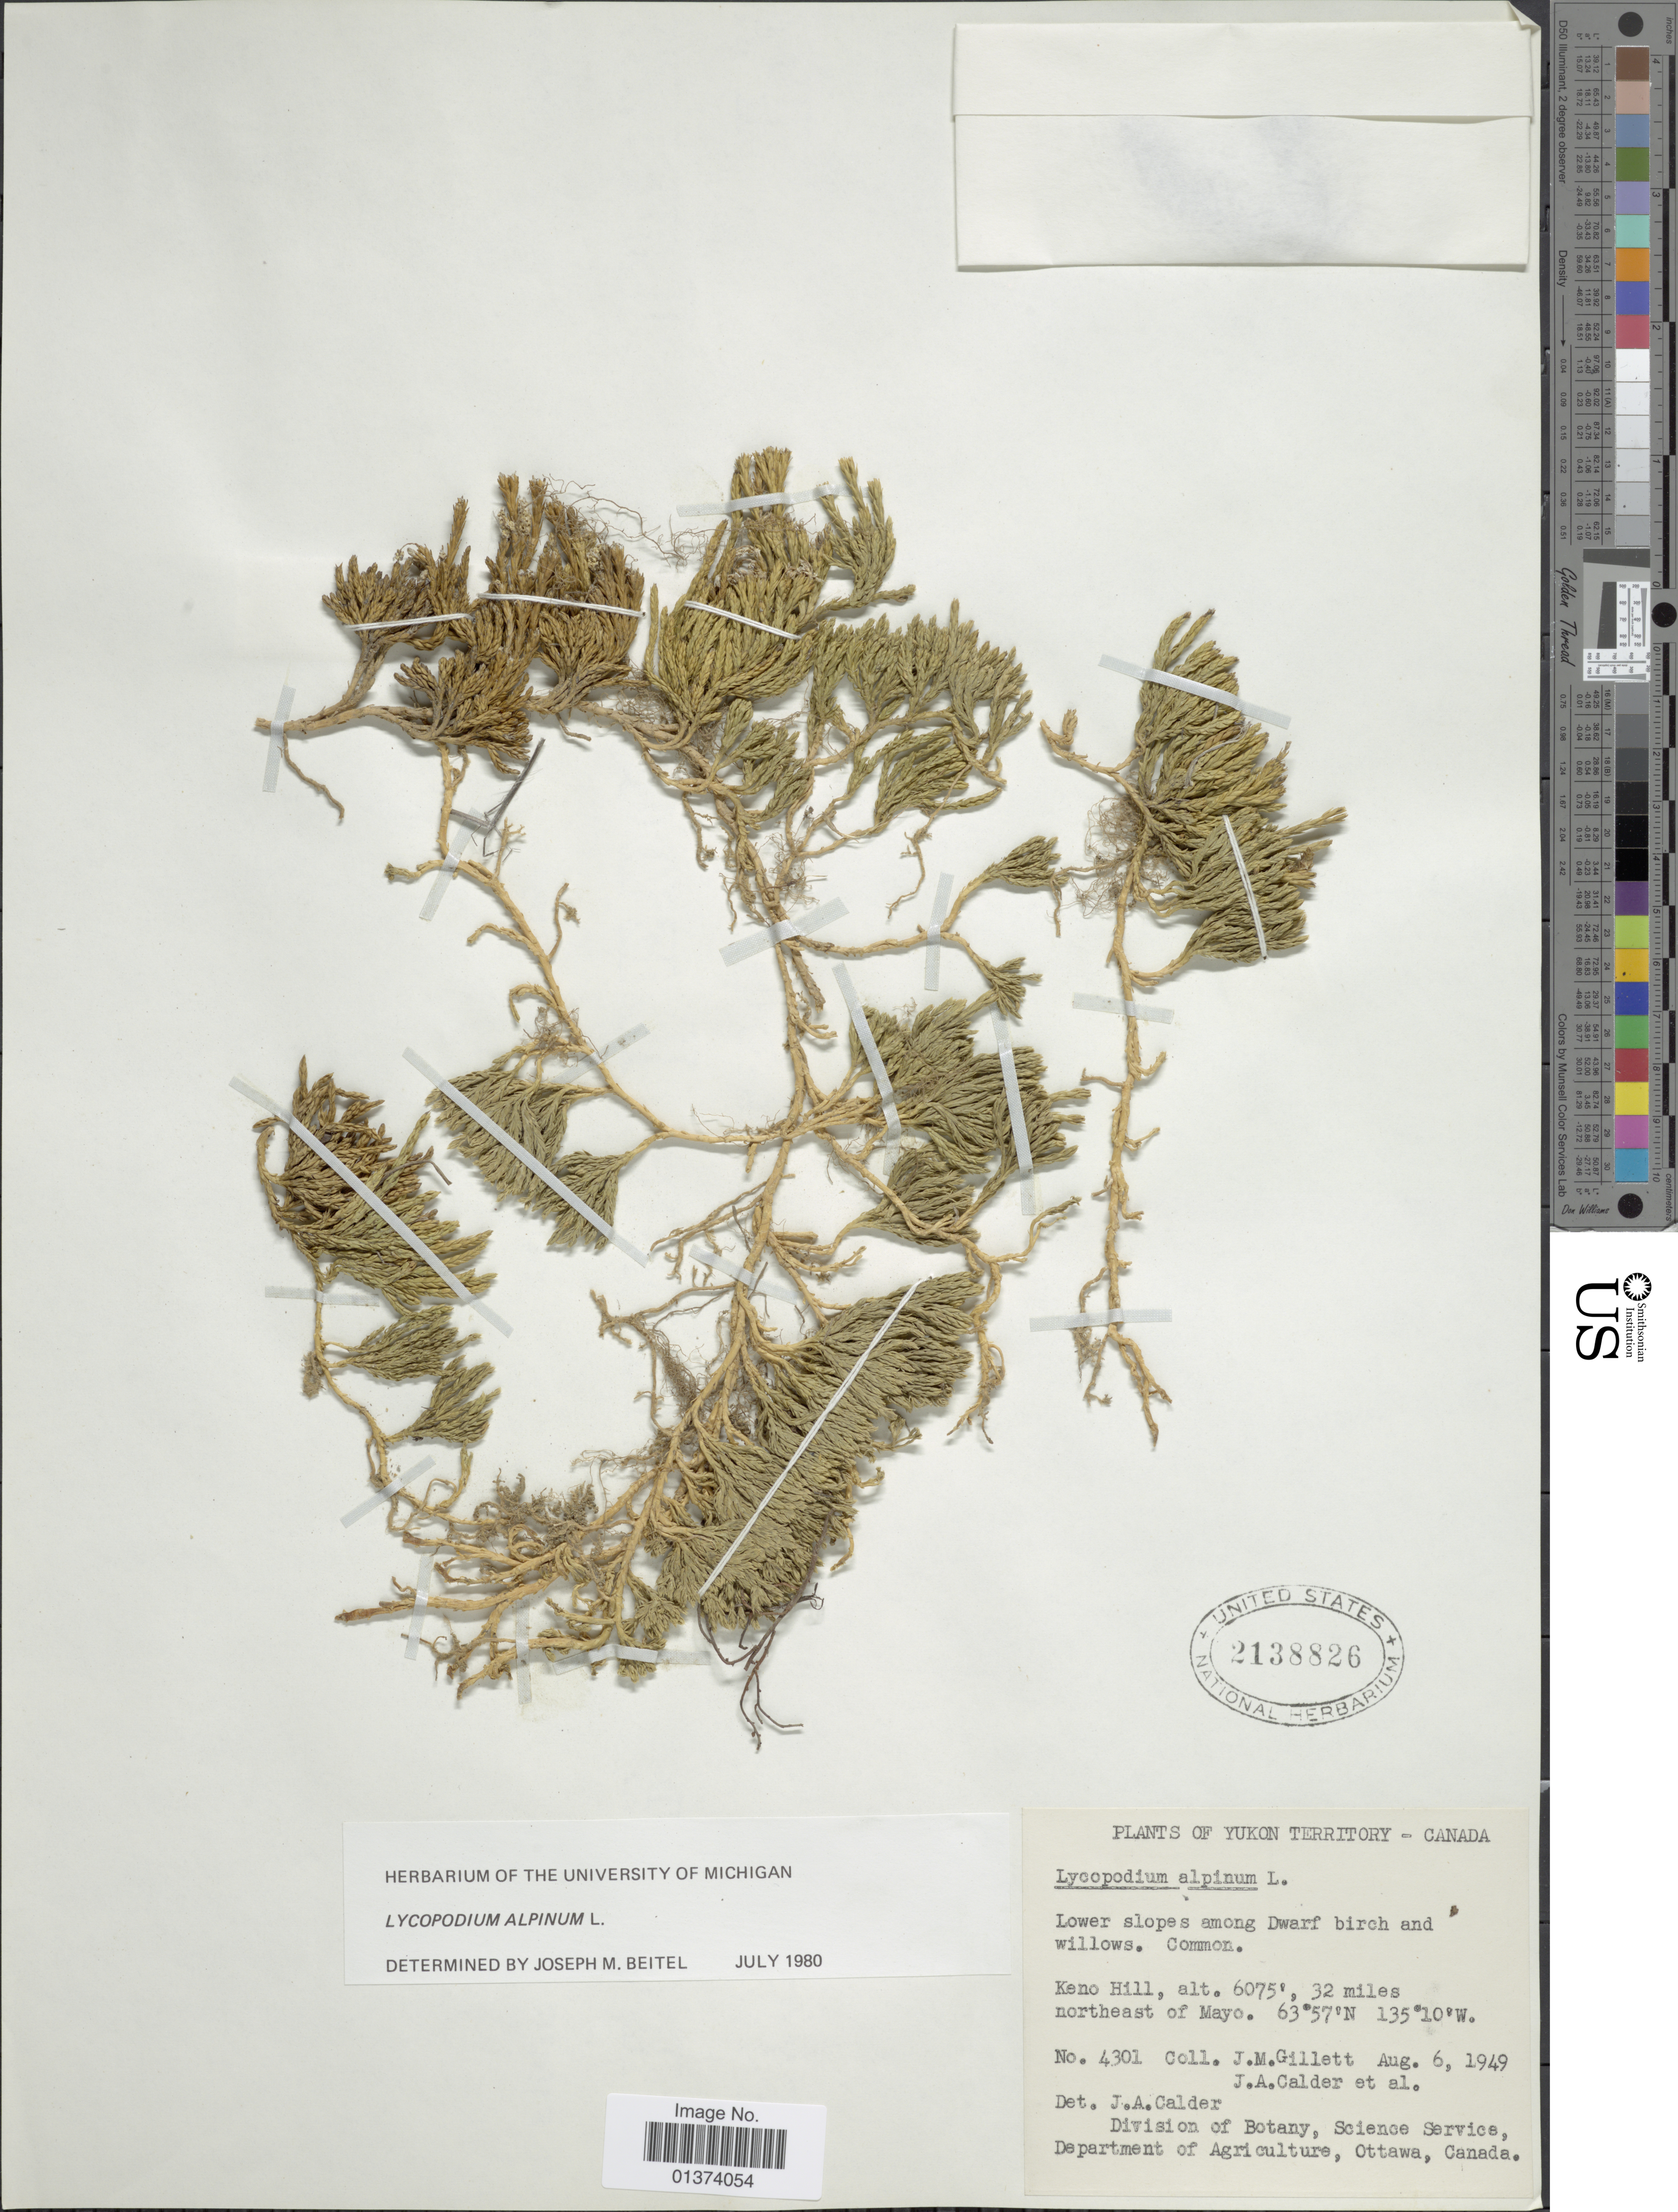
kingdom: Plantae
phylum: Tracheophyta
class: Lycopodiopsida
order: Lycopodiales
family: Lycopodiaceae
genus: Diphasiastrum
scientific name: Diphasiastrum alpinum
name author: (L.) Holub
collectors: J. M. Gillett, J. A. Calder & et al.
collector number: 4301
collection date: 1949-08-06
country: Canada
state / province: Yukon Territory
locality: Lower slopes among Dwarf birch and willows, Keno Hill, 32 miles northeast of Mayo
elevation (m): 1852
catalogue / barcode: US 2138826